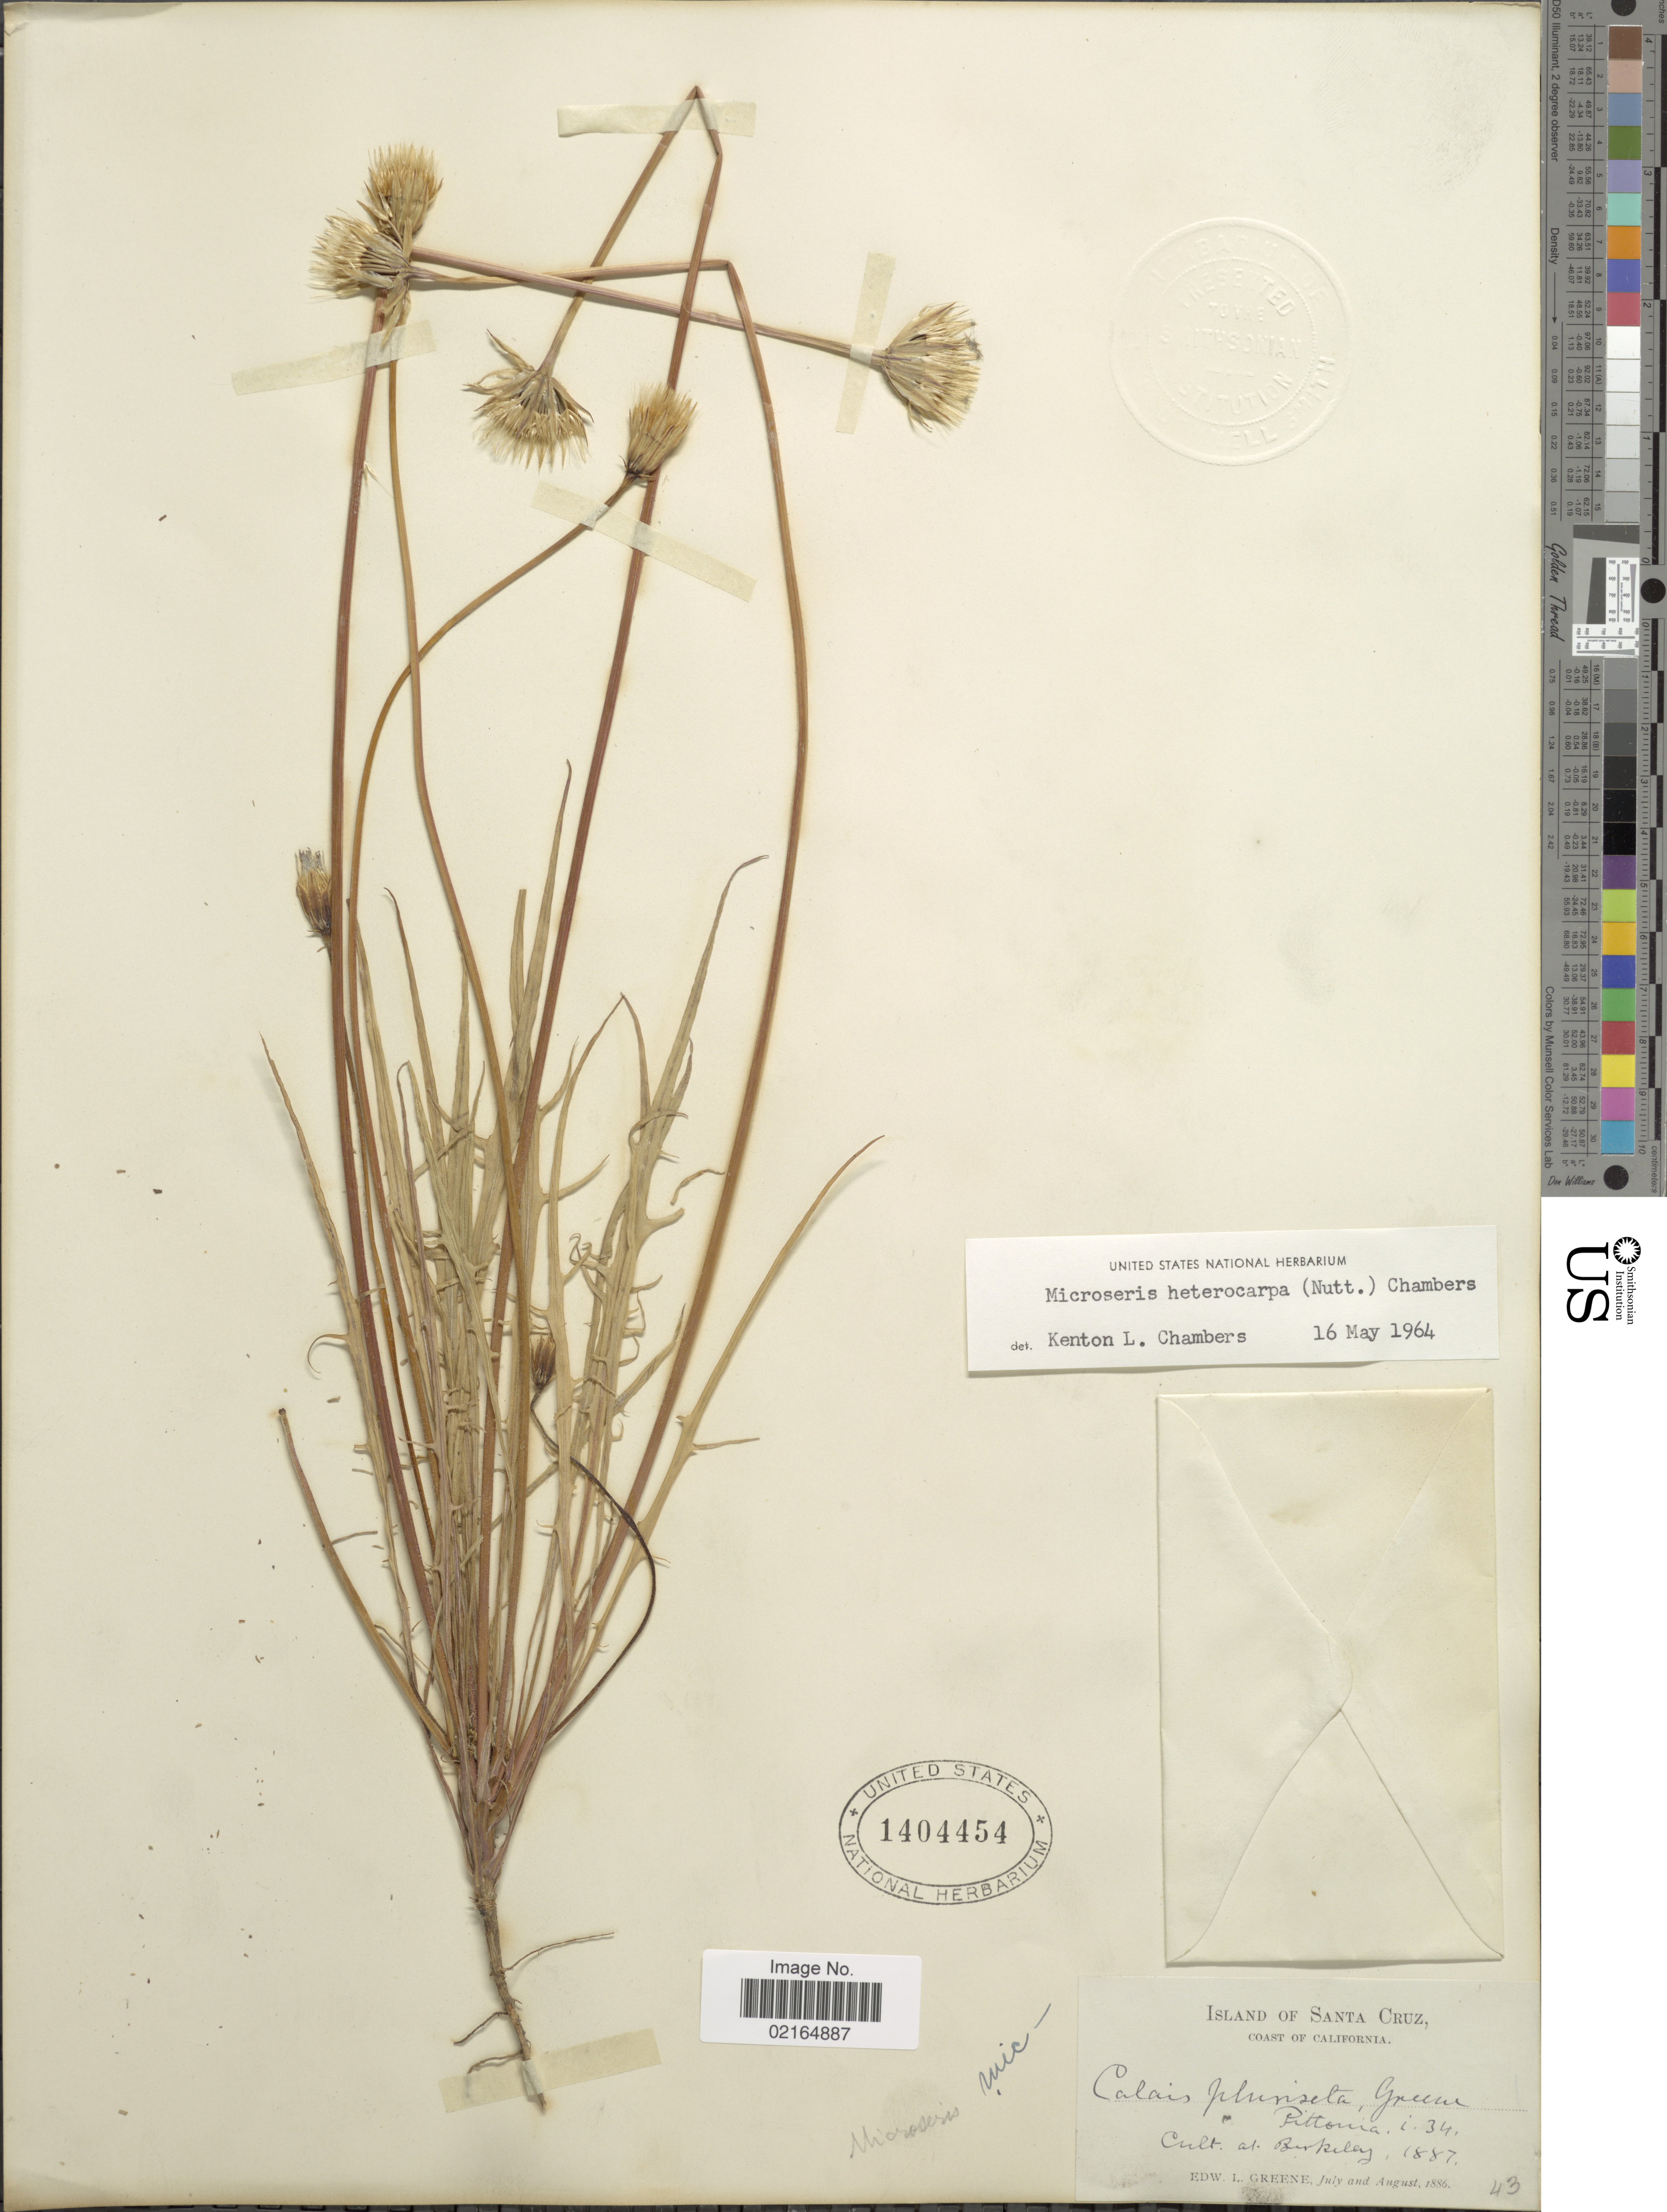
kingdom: Plantae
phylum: Tracheophyta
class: Magnoliopsida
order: Asterales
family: Asteraceae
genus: Microseris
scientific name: Microseris heterocarpa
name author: (Nutt.) K.L. Chambers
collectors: E. L. Greene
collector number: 43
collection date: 1887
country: United States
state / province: California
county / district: Alameda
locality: Island of Santa Cruz, Coast of California, cult. at Berkeley.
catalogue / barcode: US 1404454